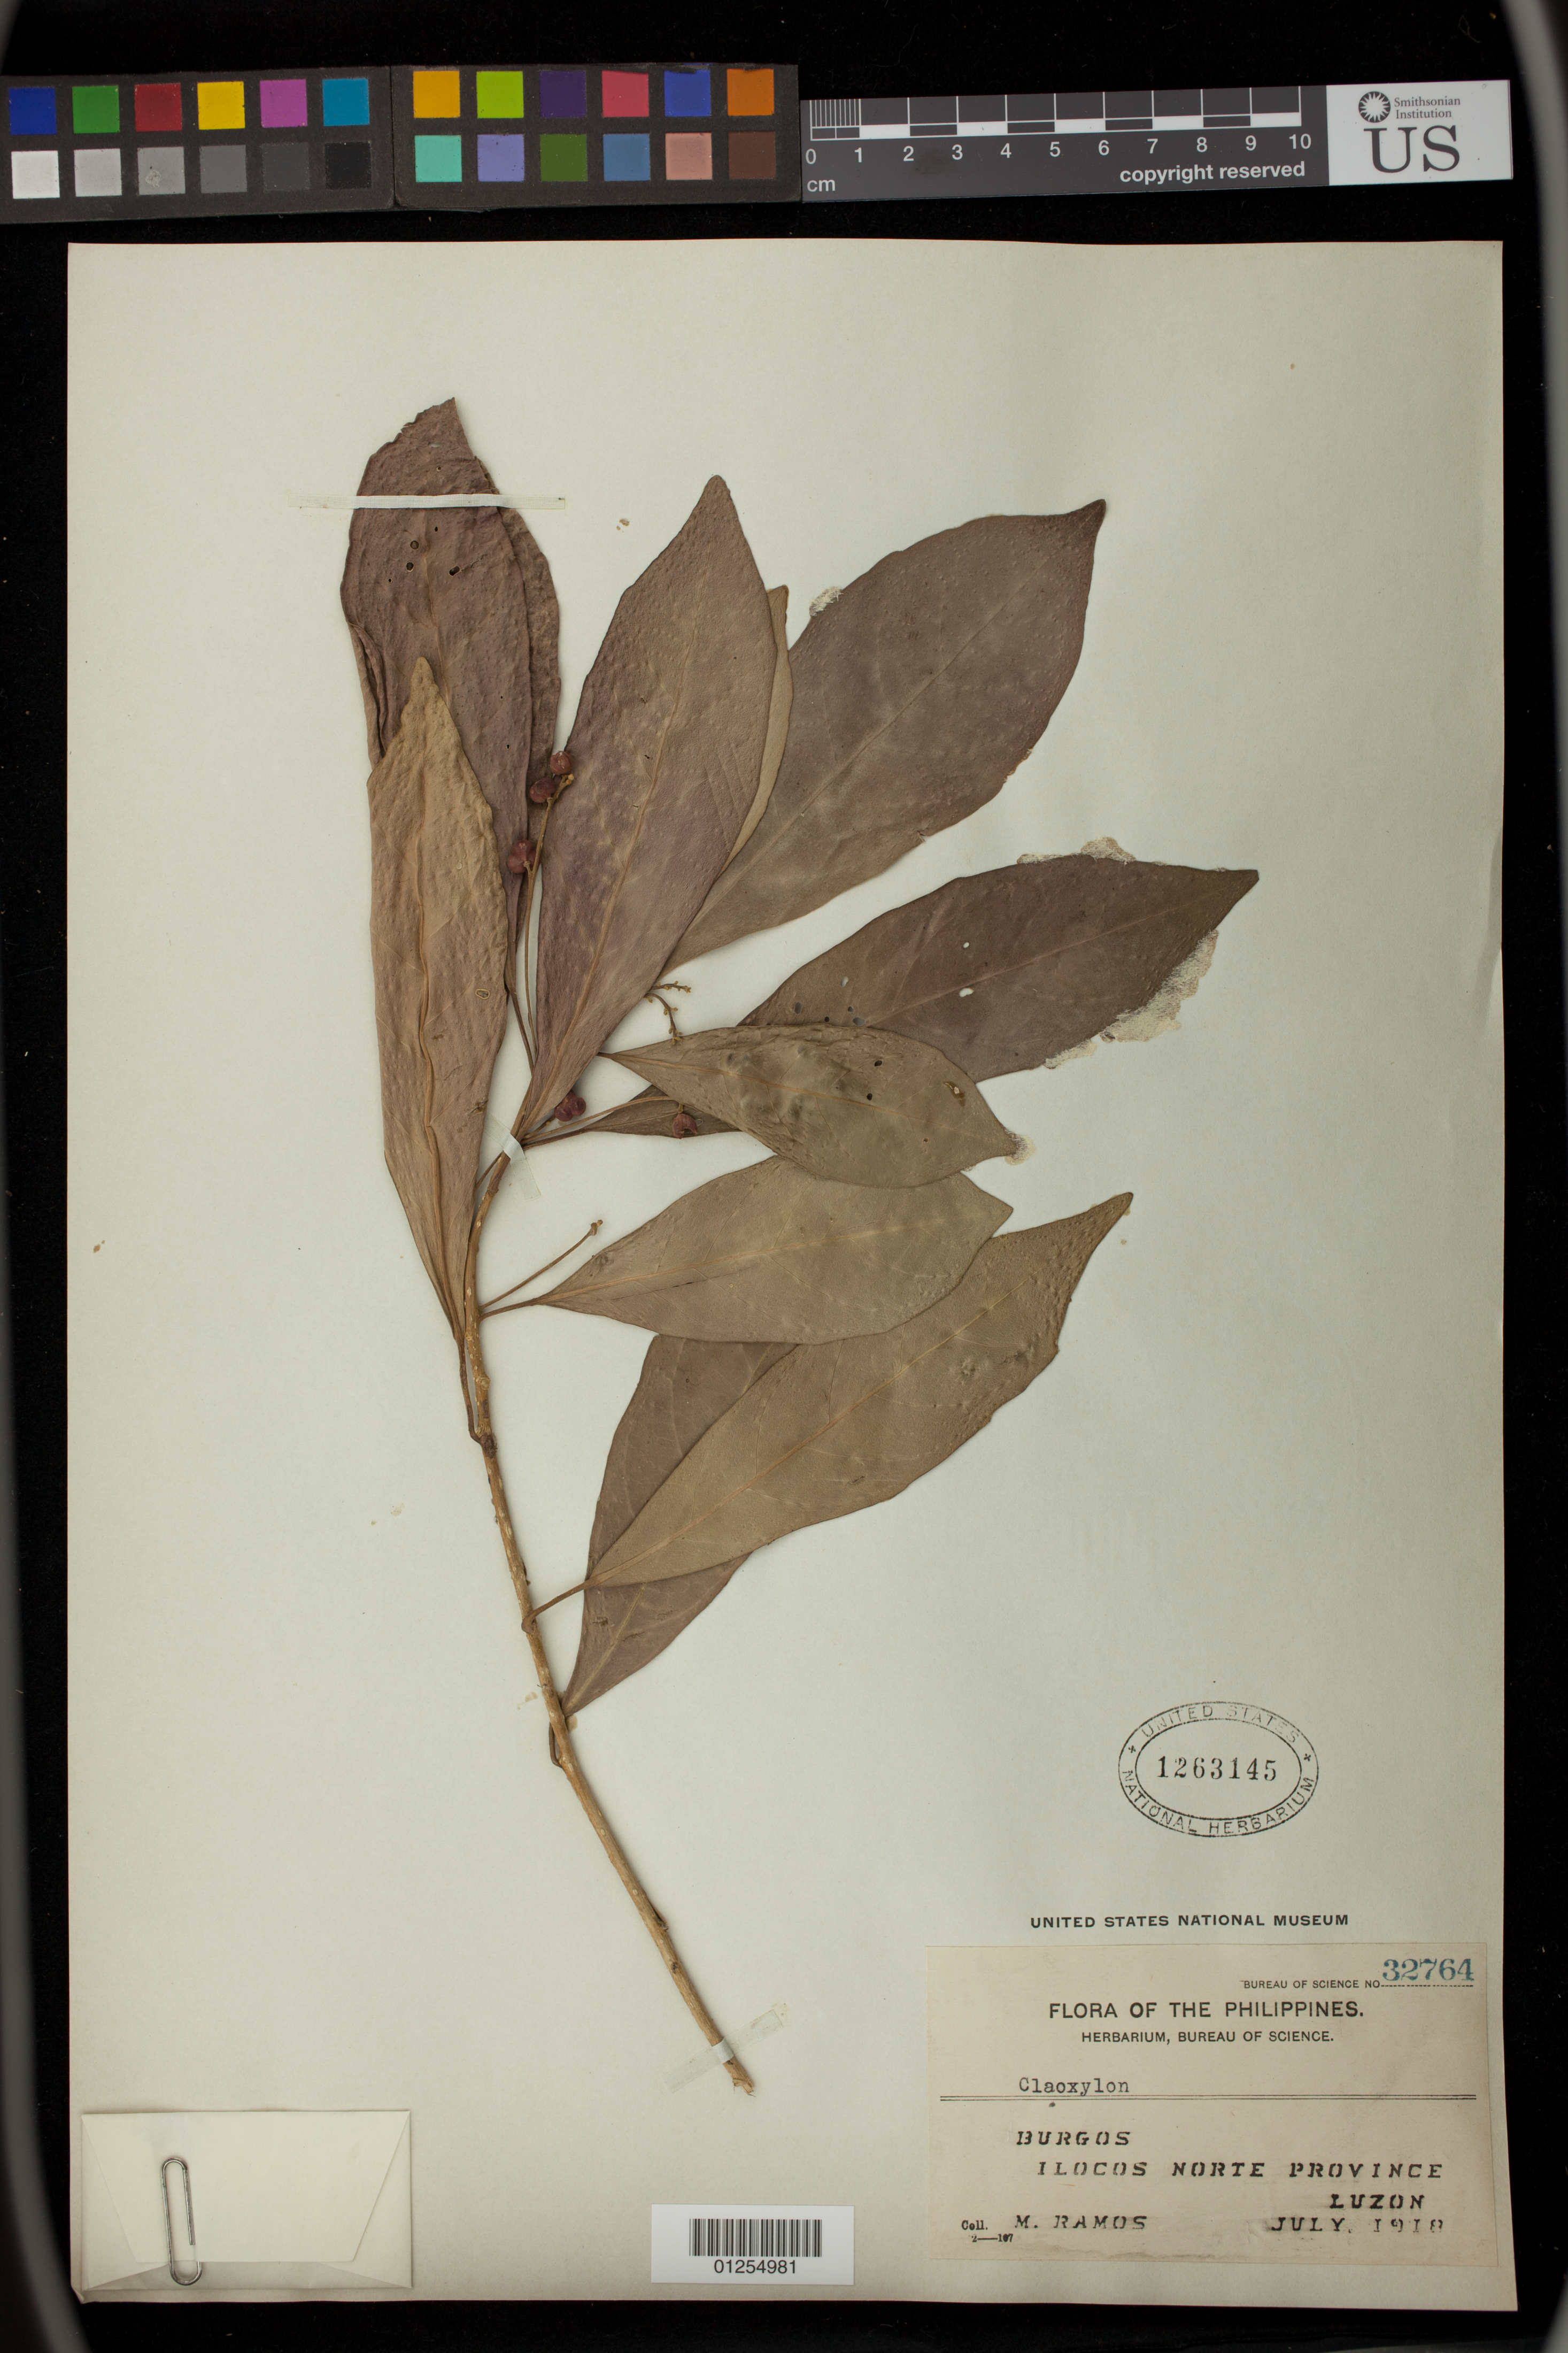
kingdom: Plantae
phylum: Tracheophyta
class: Magnoliopsida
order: Malpighiales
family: Euphorbiaceae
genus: Claoxylon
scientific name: Claoxylon sp.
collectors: M. Ramos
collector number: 32764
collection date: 1910-07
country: Philippines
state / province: Ilocos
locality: Burgos,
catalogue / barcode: US 1263145